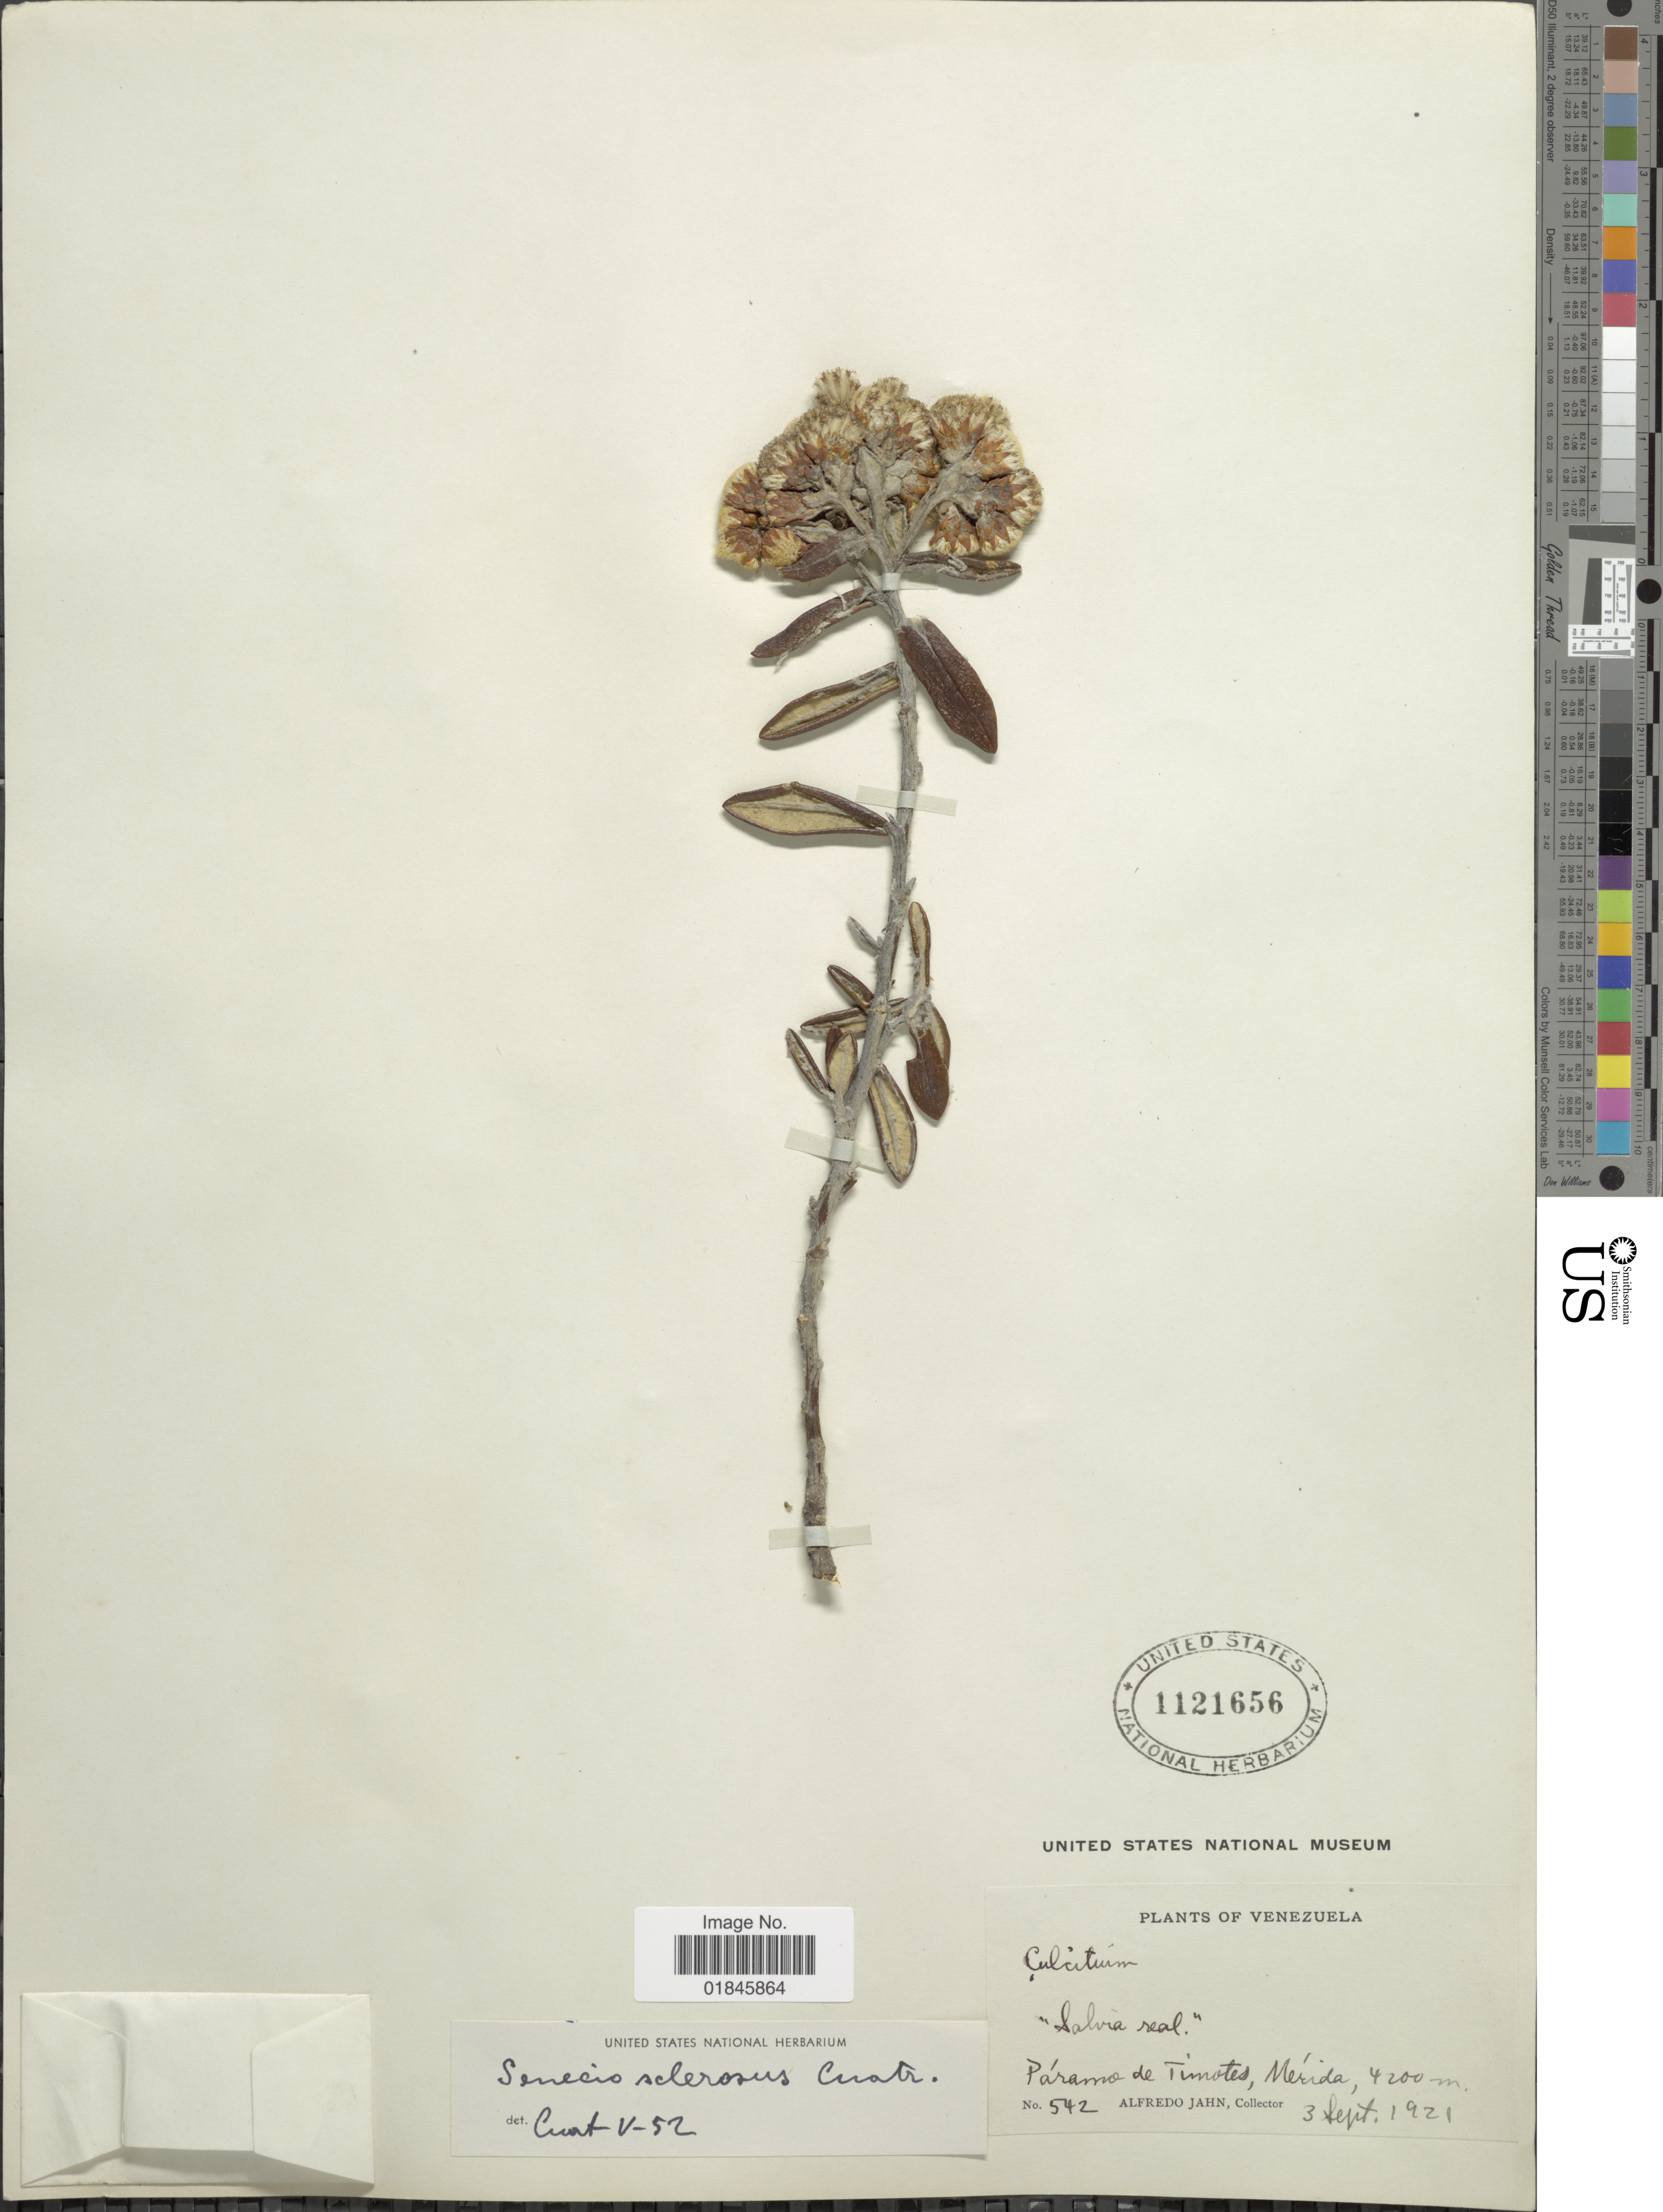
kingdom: Plantae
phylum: Tracheophyta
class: Magnoliopsida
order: Asterales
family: Asteraceae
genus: Pentacalia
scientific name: Pentacalia sclerosa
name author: (Cuatrec.) Cuatrec.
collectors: A. Jahn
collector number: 542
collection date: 1921-09-03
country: Venezuela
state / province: Mérida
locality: Páramo de Timotes, Mérida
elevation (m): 4200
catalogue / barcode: US 1121656